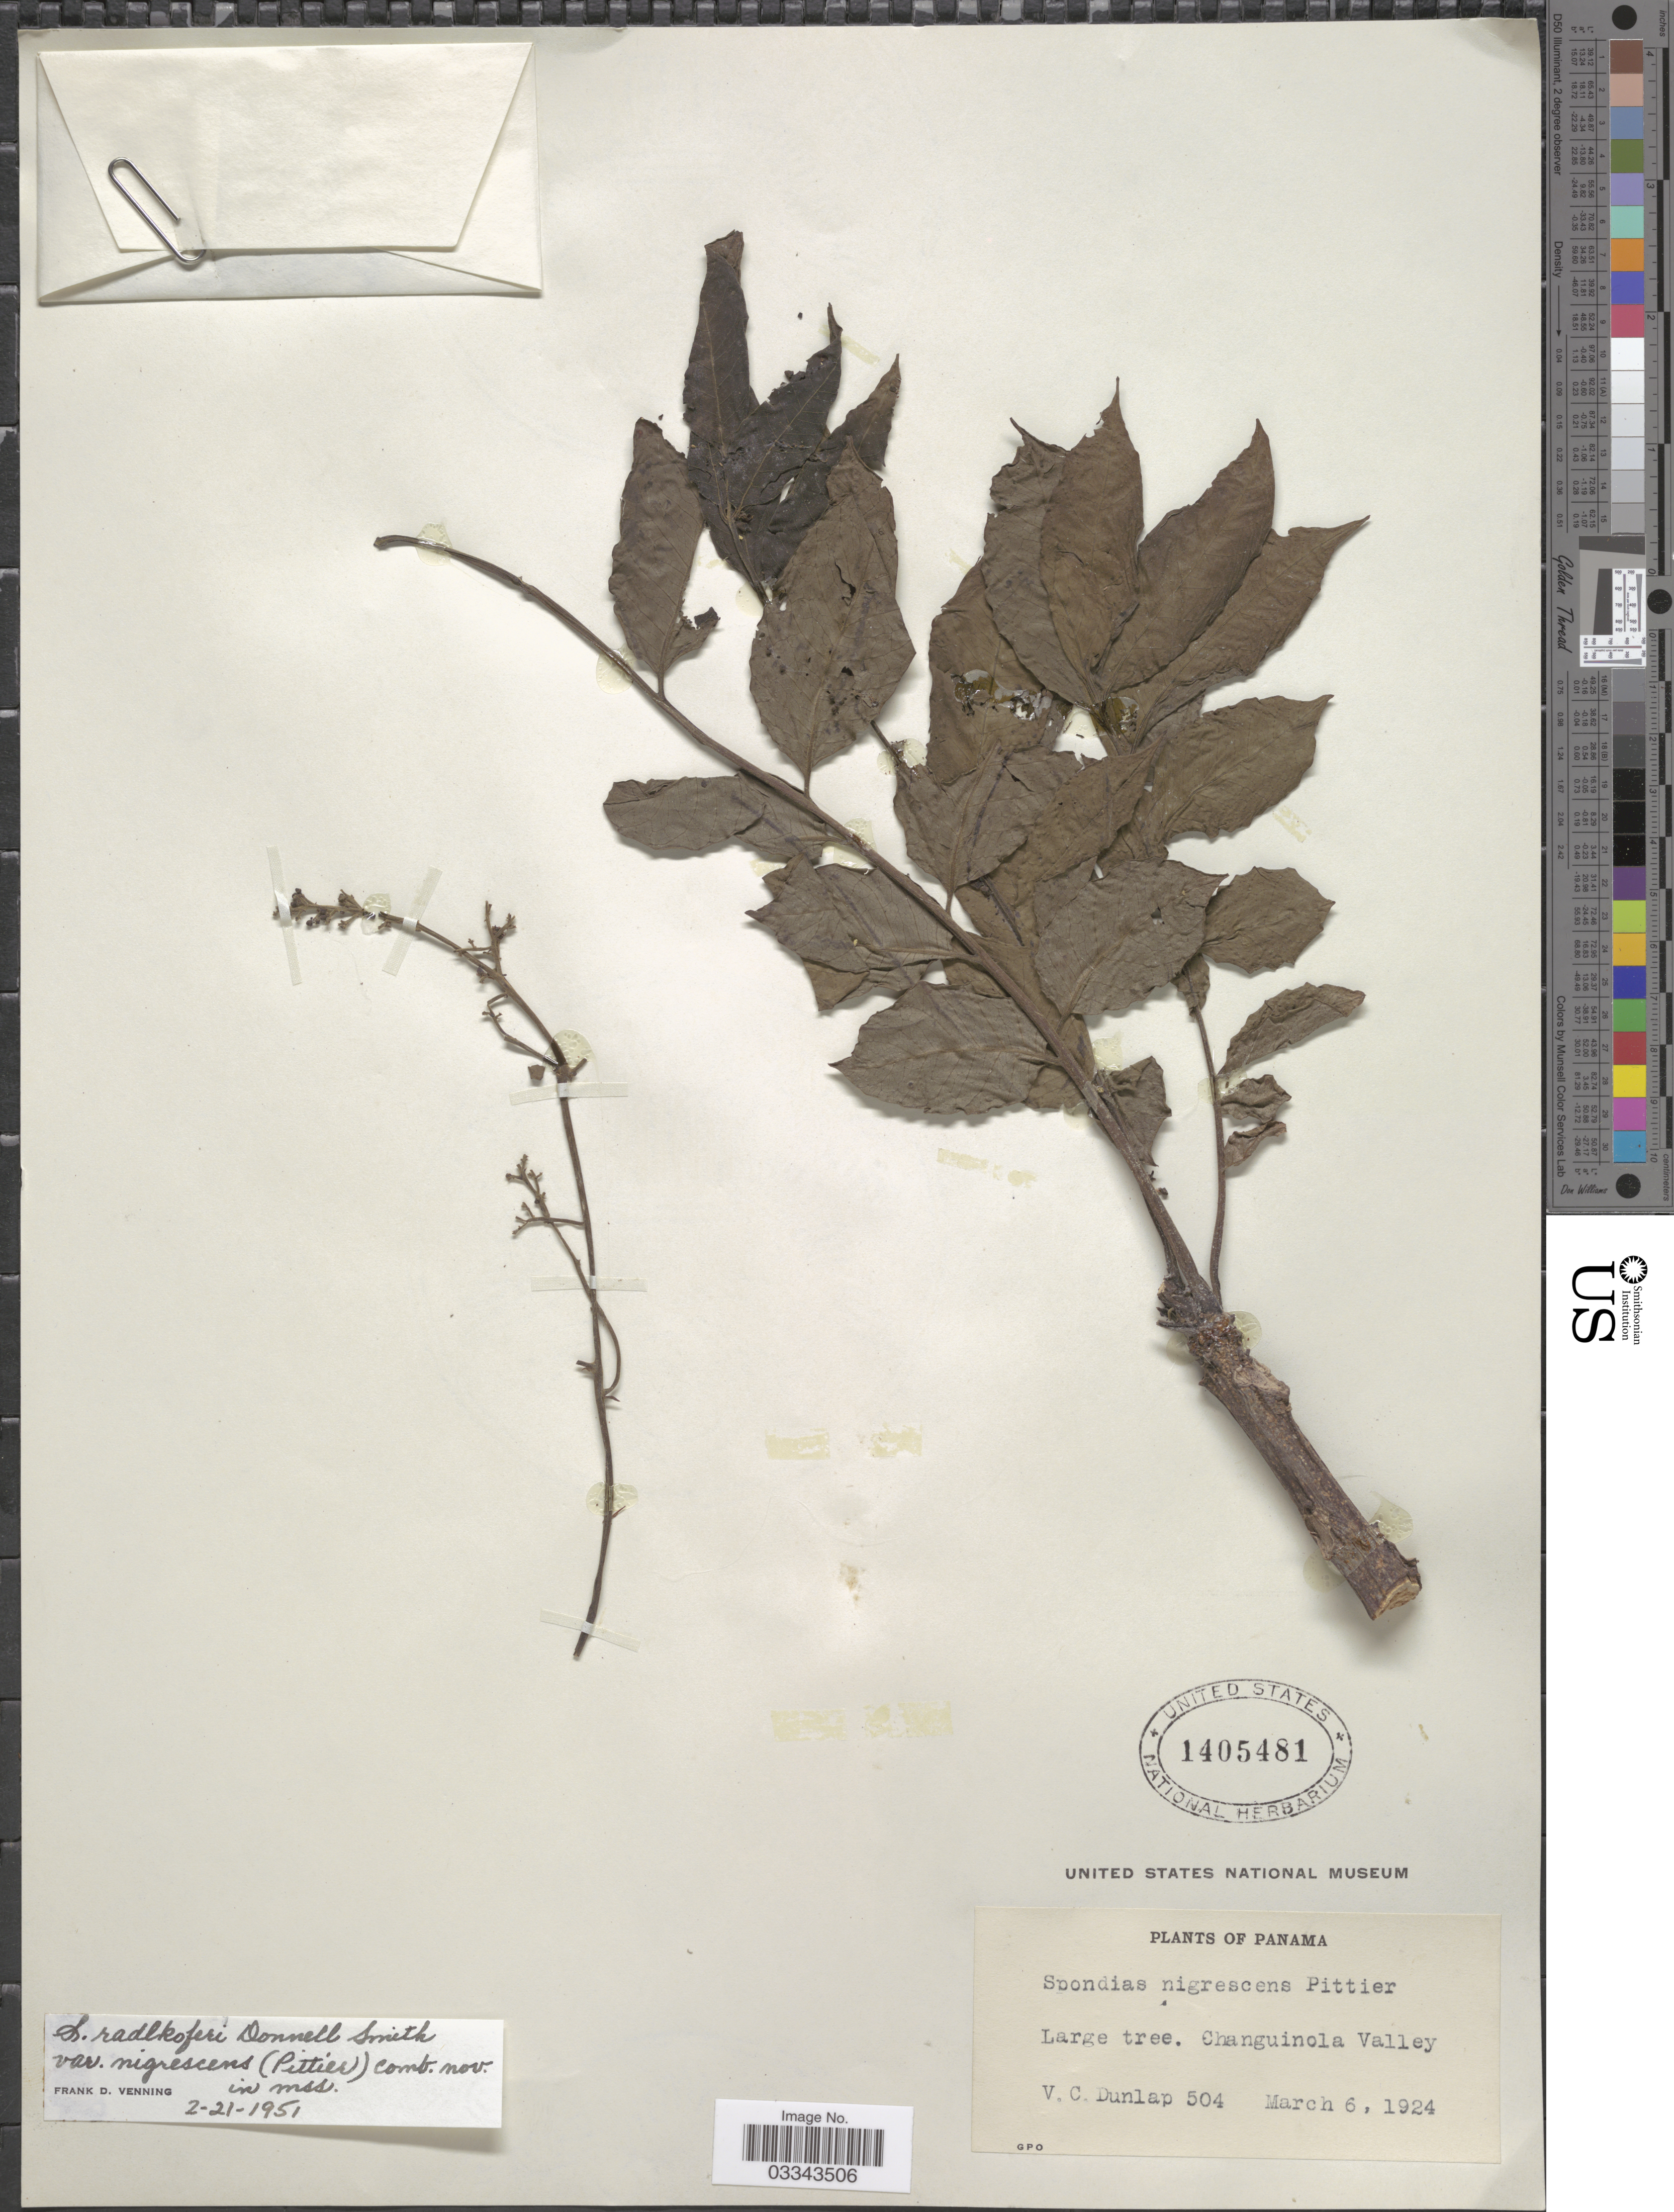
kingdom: Plantae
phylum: Tracheophyta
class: Magnoliopsida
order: Sapindales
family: Anacardiaceae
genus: Spondias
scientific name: Spondias radlkoferi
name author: Donn. Sm.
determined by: Mitchell, John D.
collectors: V. C. Dunlap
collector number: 504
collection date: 1924-03-06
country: Panama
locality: Changuinola Valley.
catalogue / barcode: US 1405481